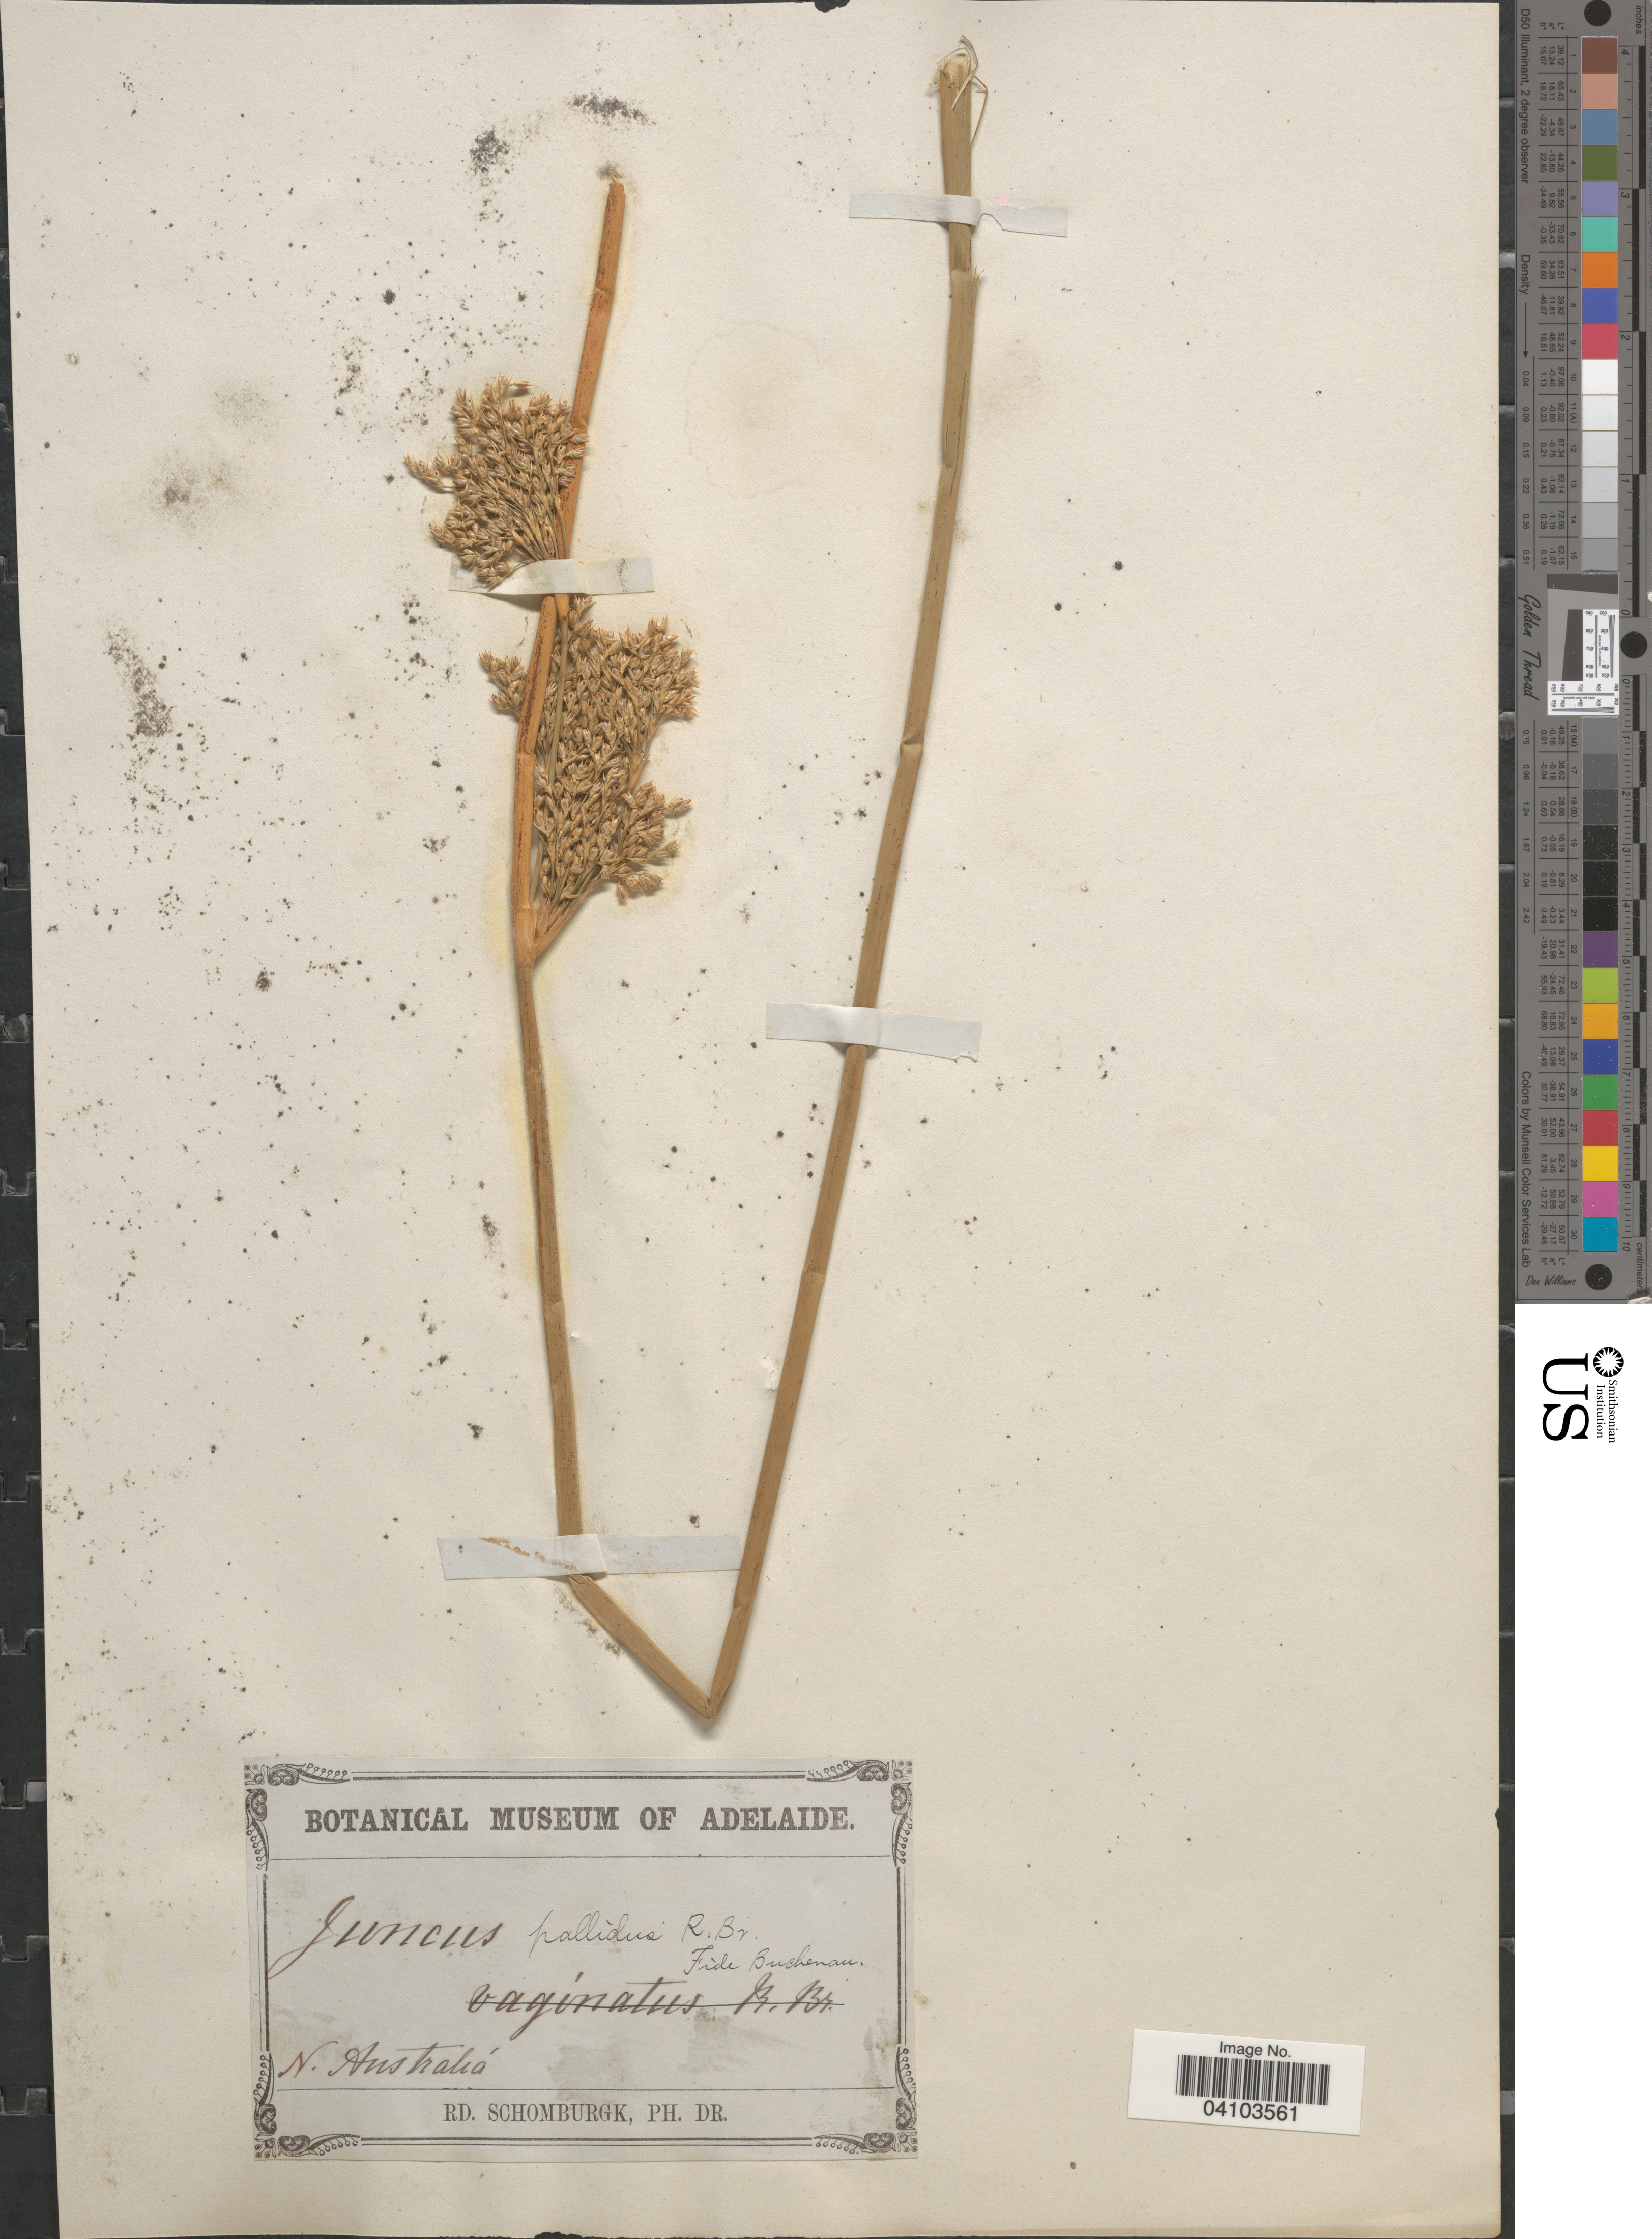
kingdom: Plantae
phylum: Tracheophyta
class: Liliopsida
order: Poales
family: Juncaceae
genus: Juncus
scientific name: Juncus pallidus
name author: R. Br.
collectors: M. R. Schomburgk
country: Australia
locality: N. Australia.